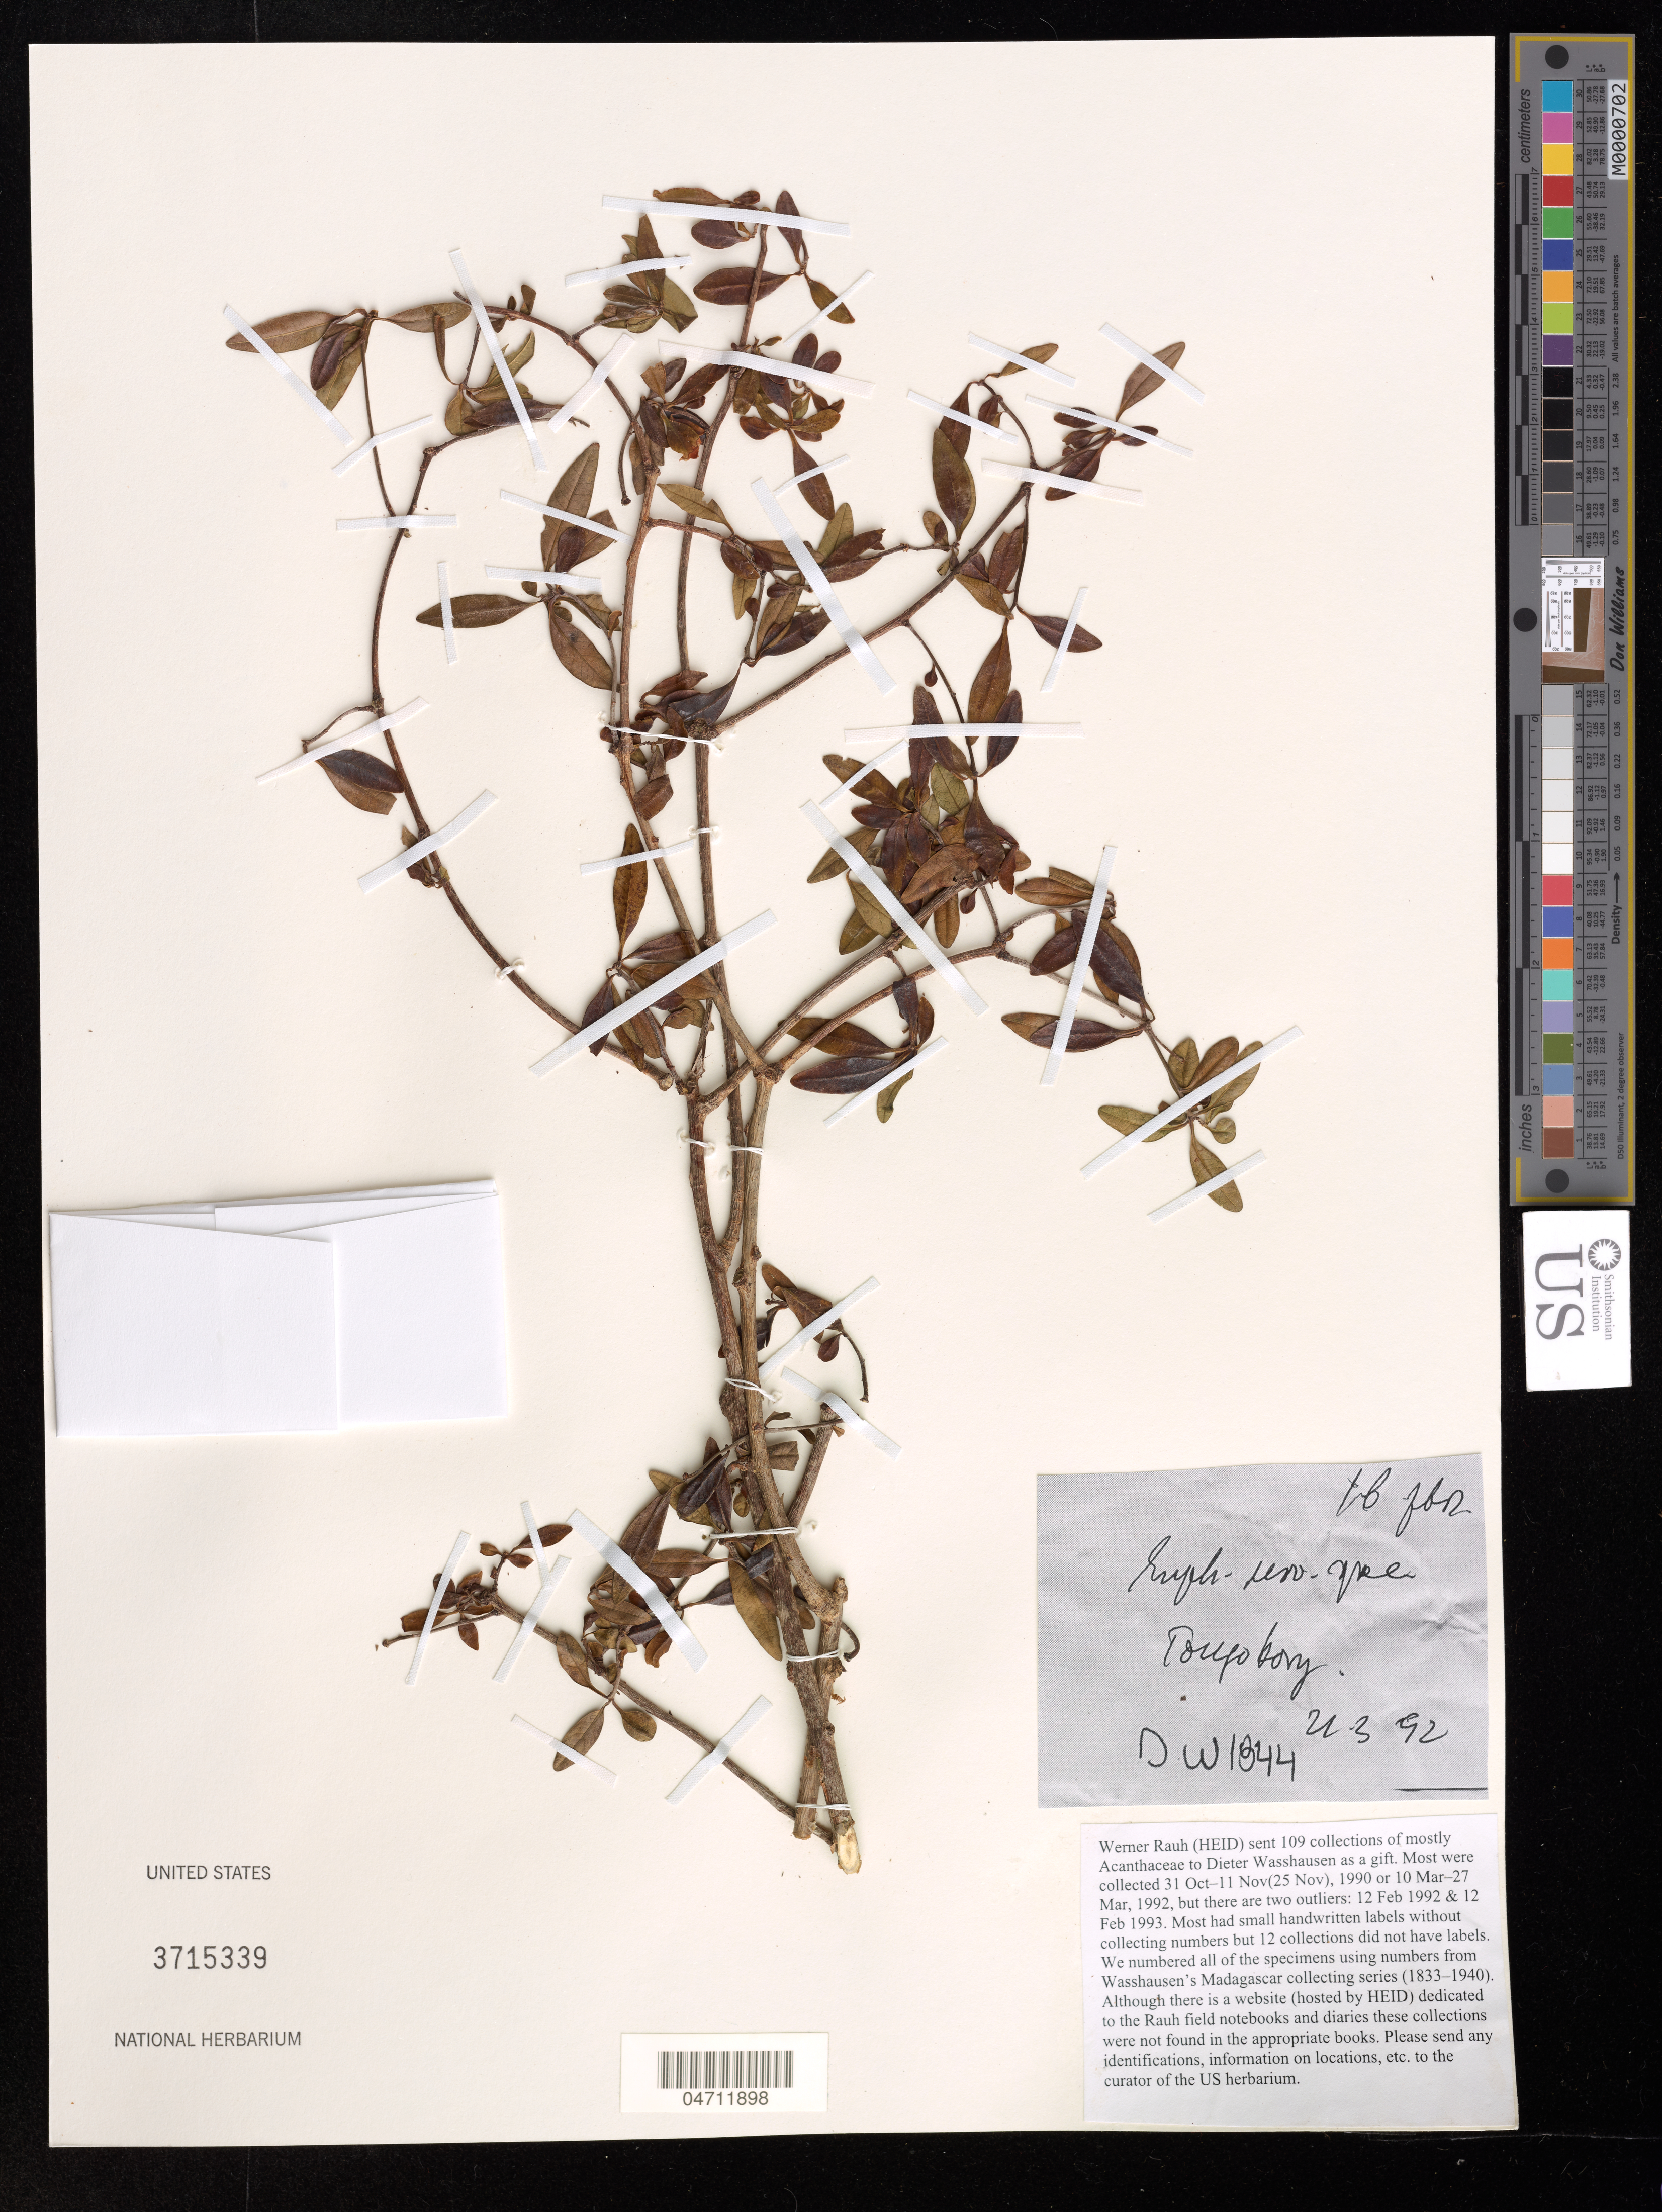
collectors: W. Rauh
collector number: DW 1844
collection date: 1992-03-21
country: Madagascar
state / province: Tulear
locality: Tongobory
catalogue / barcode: US 3715339